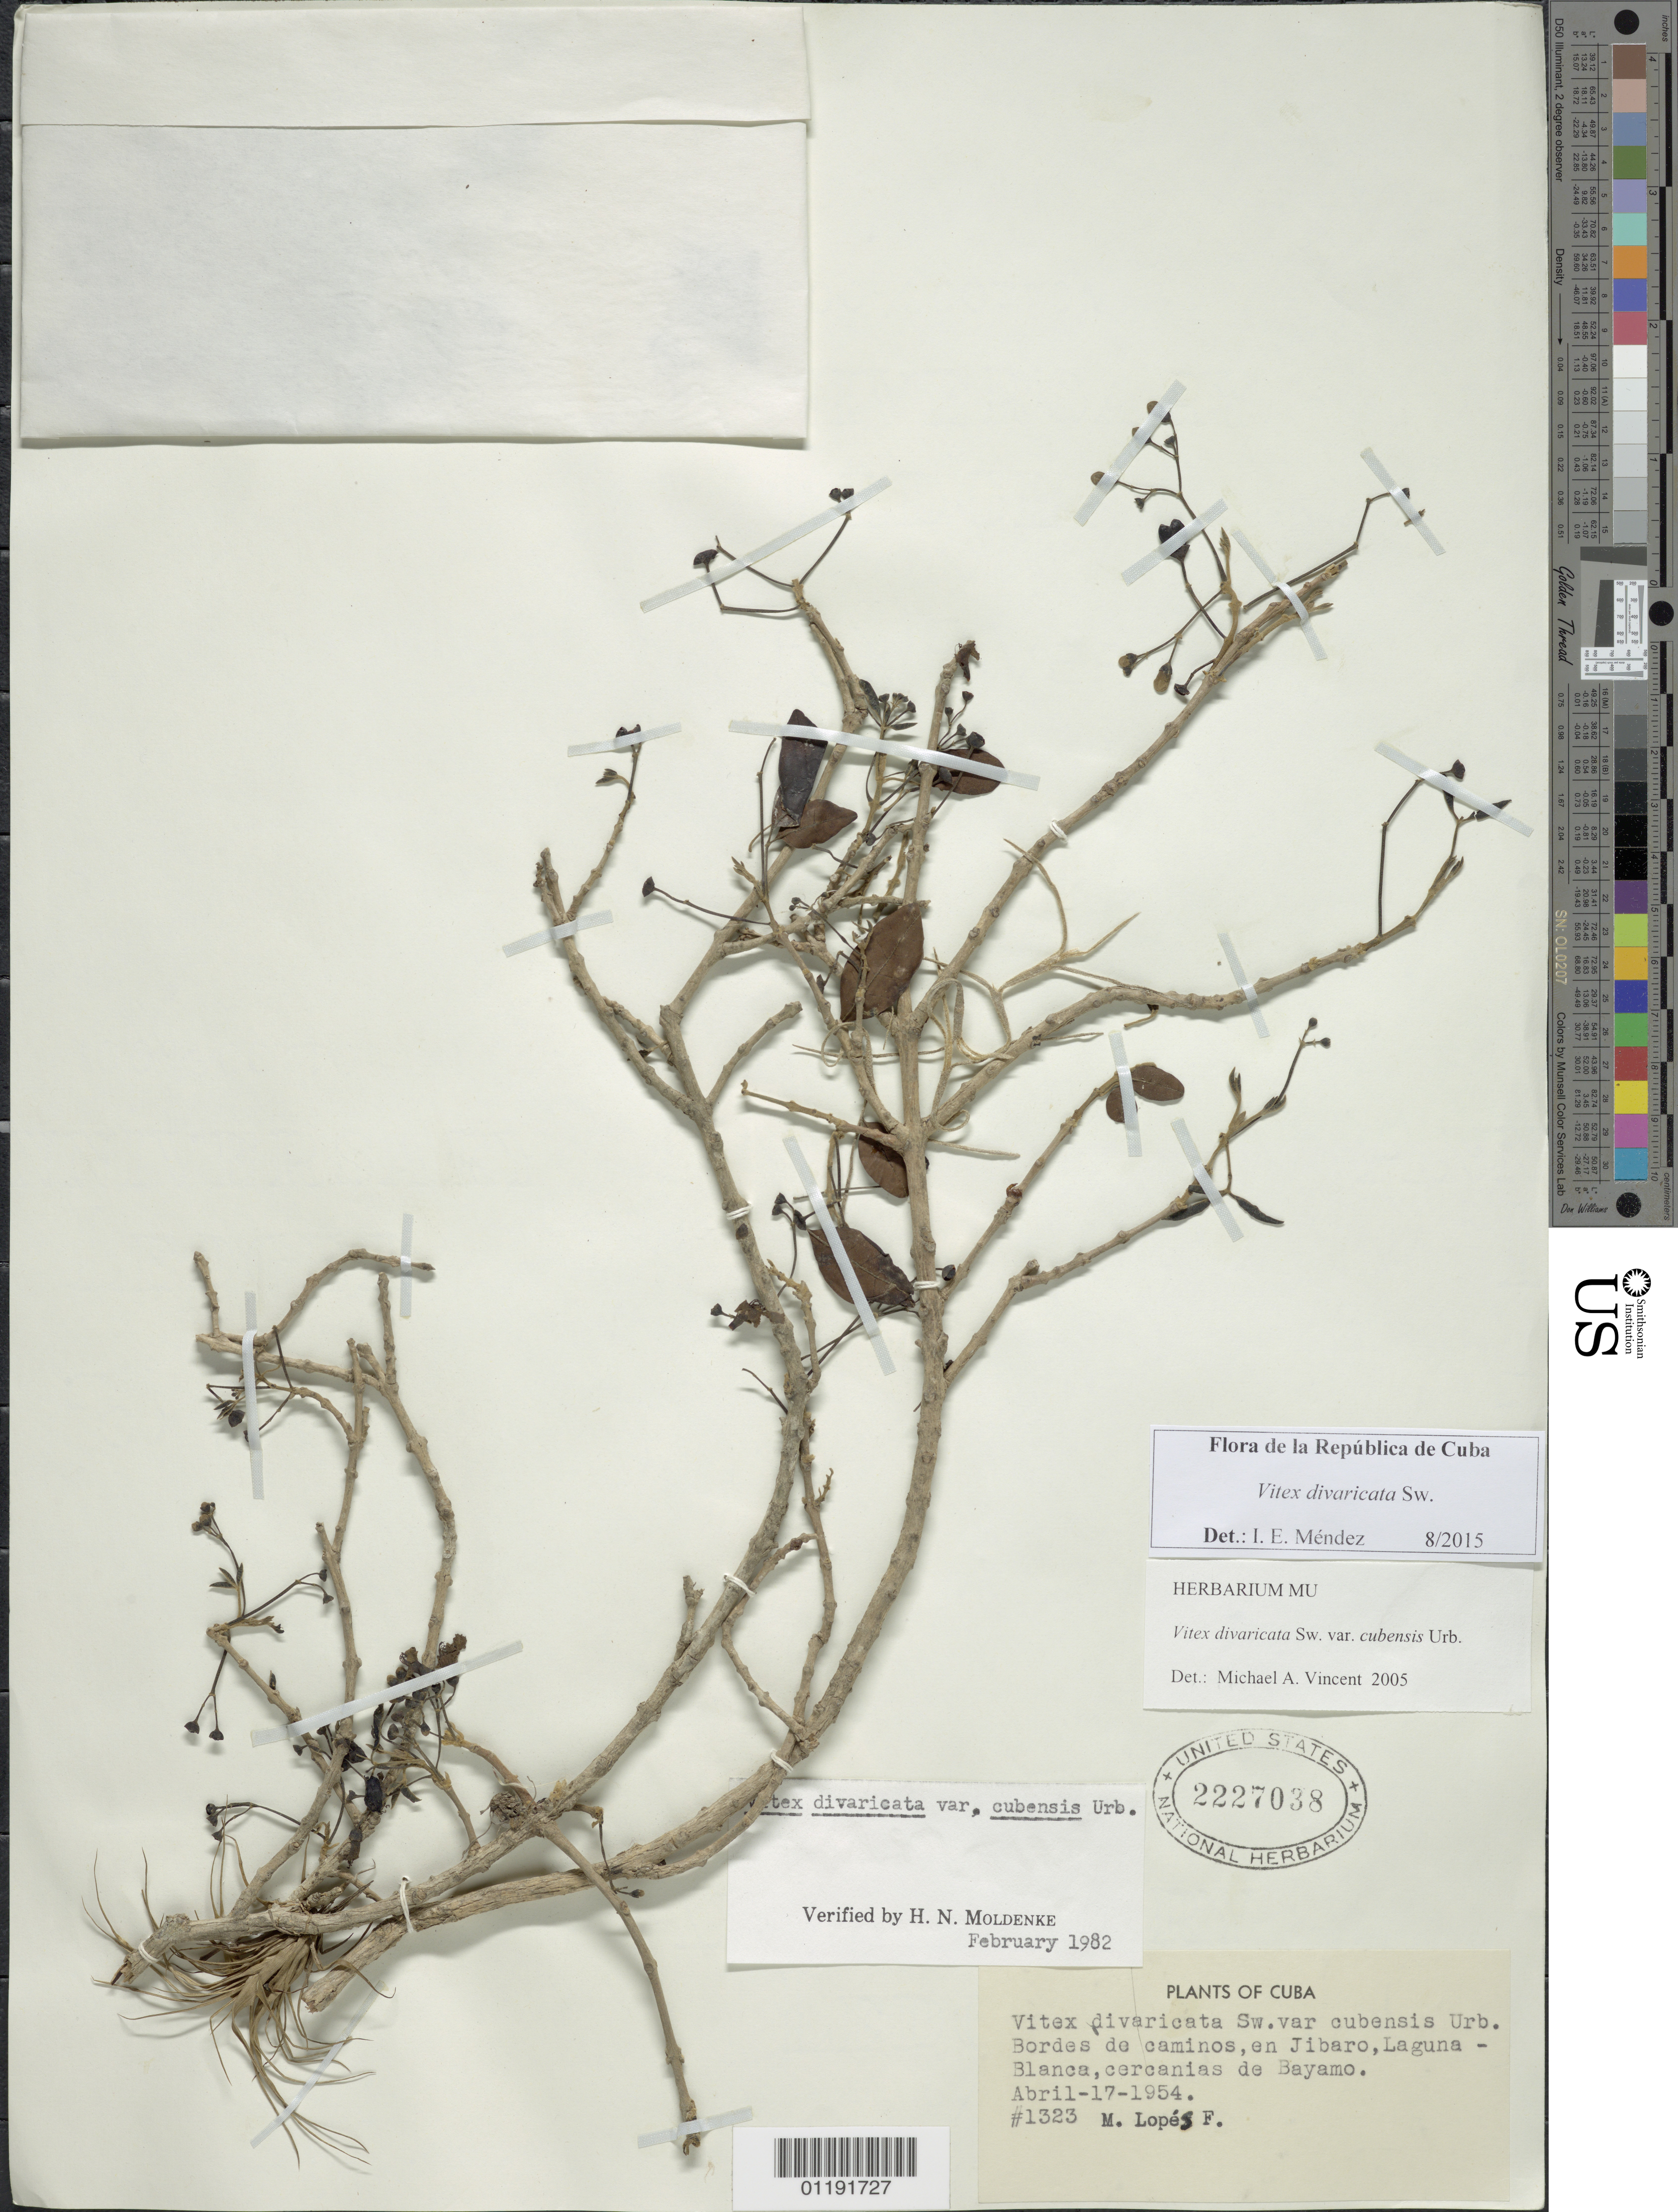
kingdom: Plantae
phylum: Tracheophyta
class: Magnoliopsida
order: Lamiales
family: Lamiaceae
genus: Vitex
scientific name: Vitex divaricata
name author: Sw.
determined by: Méndez, I. E.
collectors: M. Lopéz-F.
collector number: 1323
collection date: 1954-04-17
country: Cuba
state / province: Granma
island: Cuba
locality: Bayamo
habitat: In wild, lagoon, bordering street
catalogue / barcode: US 2227038